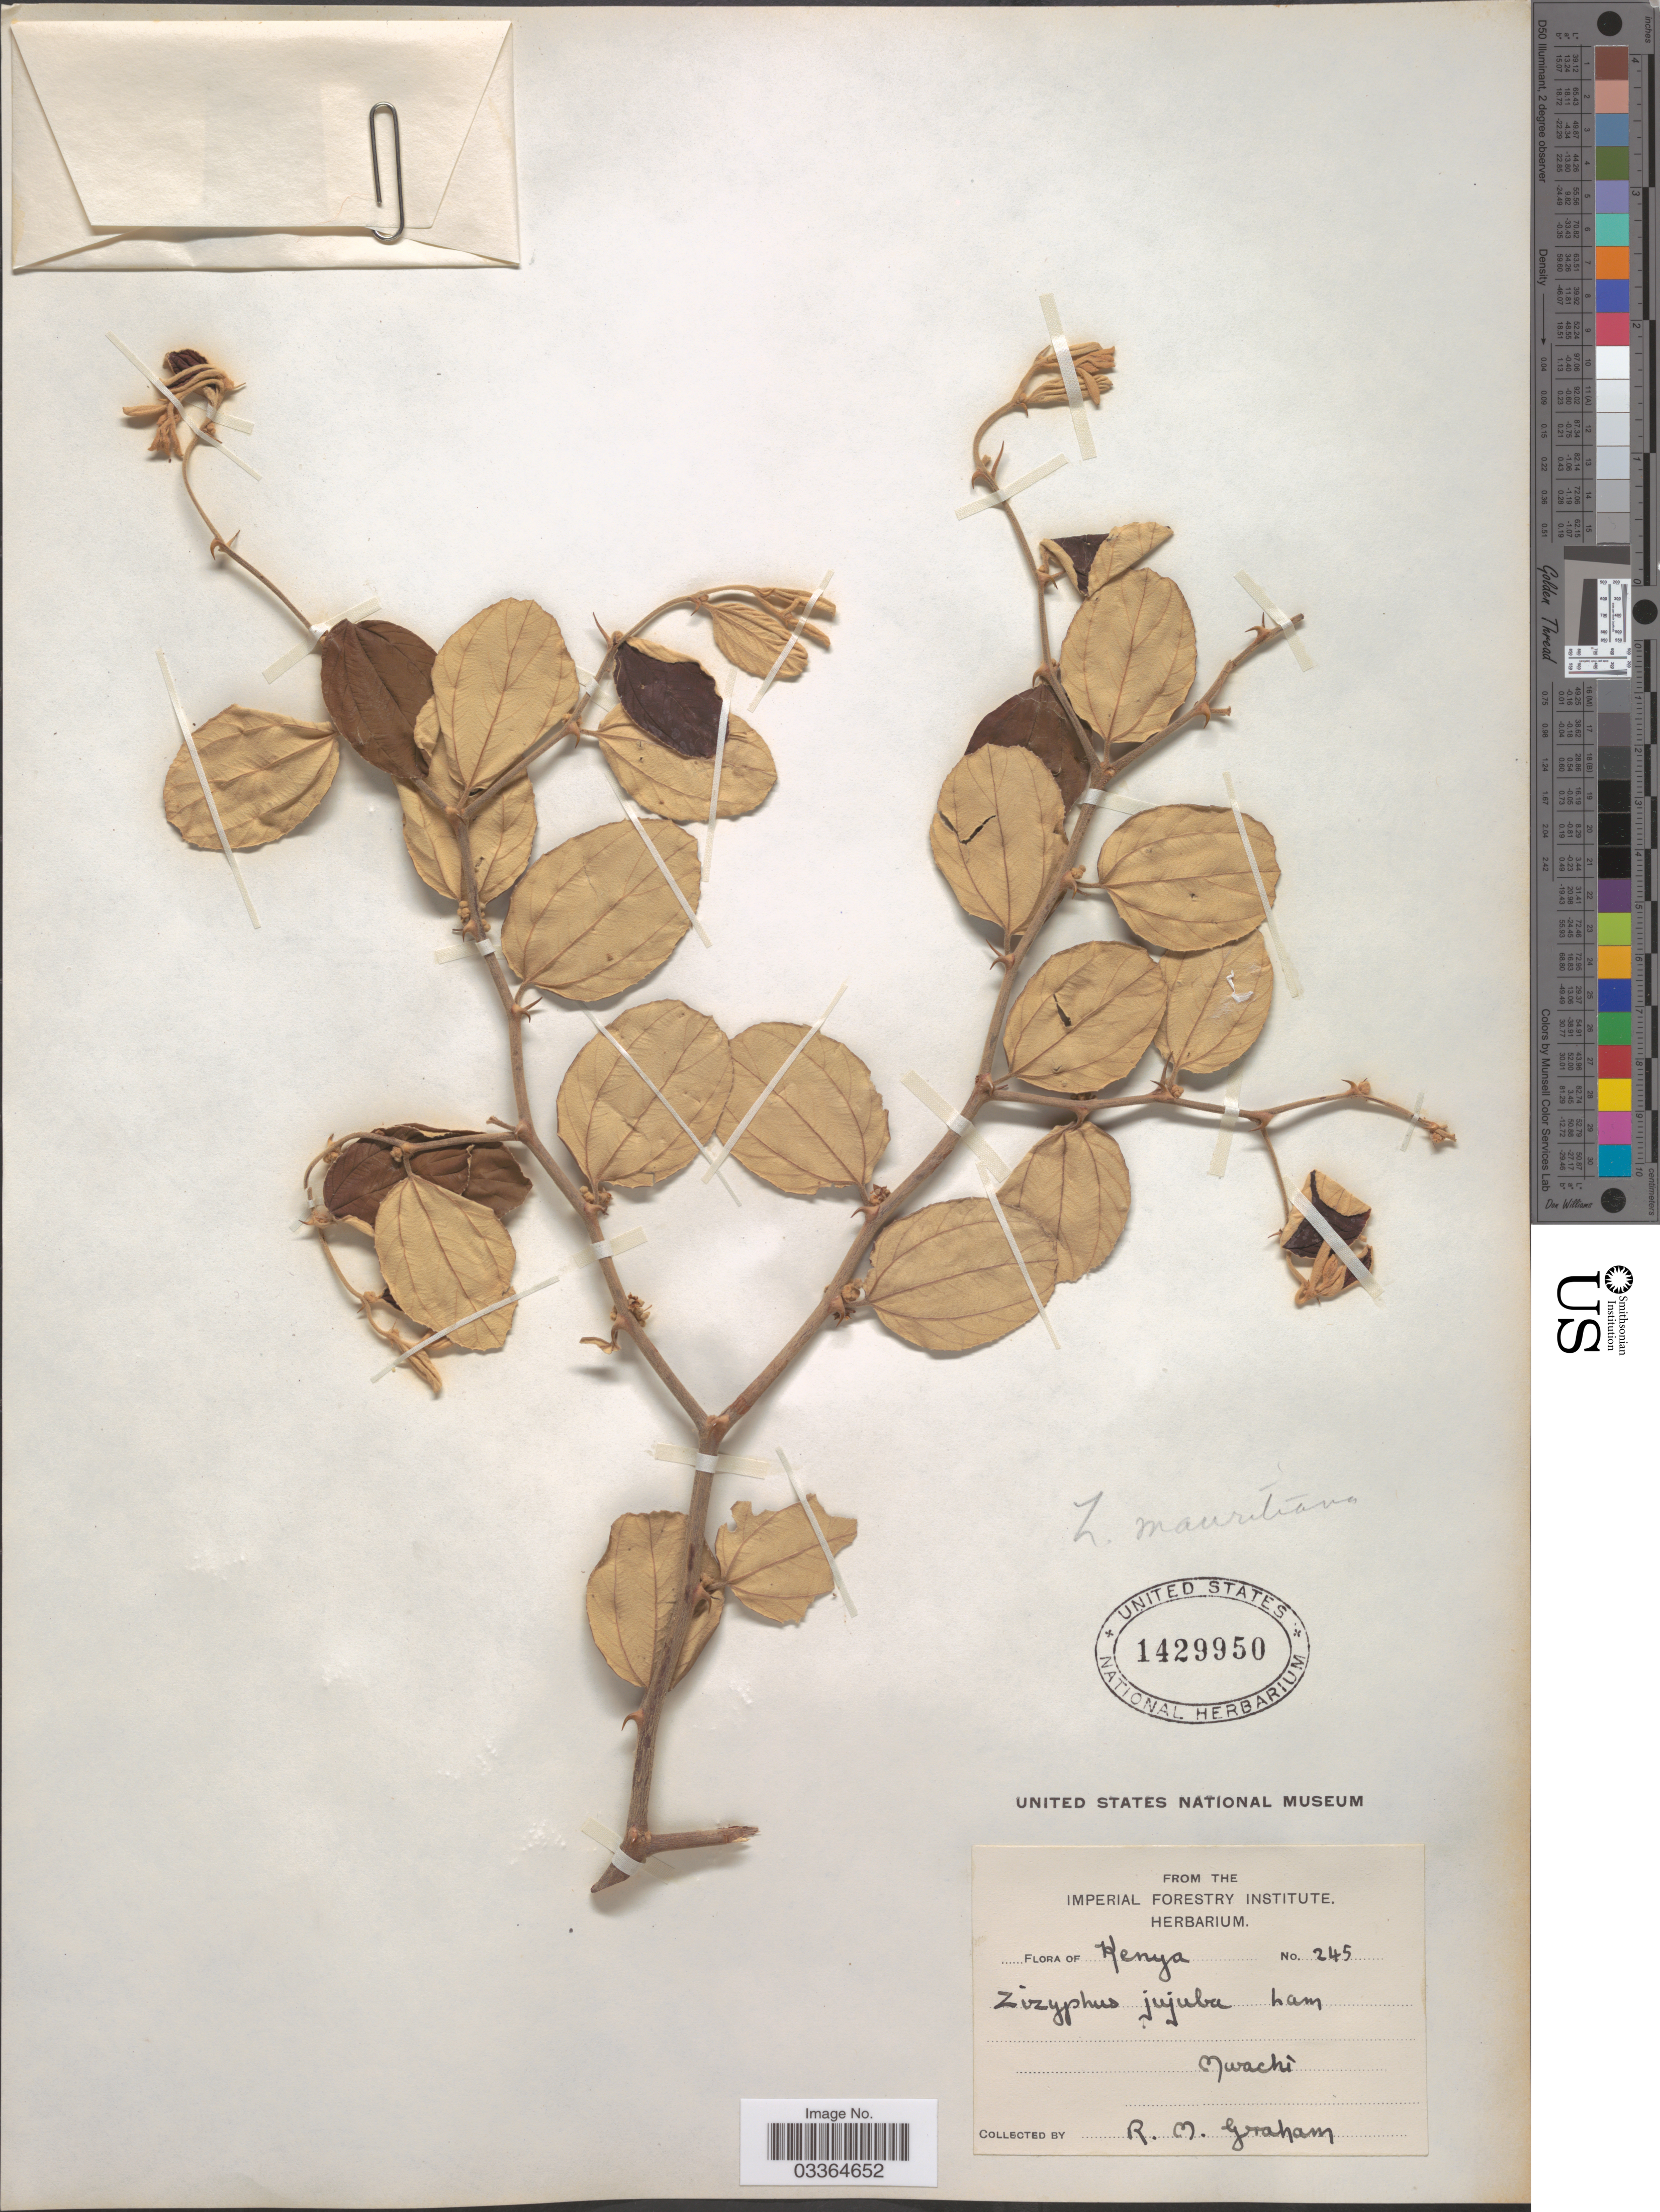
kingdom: Plantae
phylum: Tracheophyta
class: Magnoliopsida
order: Rosales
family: Rhamnaceae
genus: Ziziphus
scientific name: Ziziphus mauritiana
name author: Lam.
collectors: R. M. Graham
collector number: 245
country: Kenya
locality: Mwachi.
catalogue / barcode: US 1429950